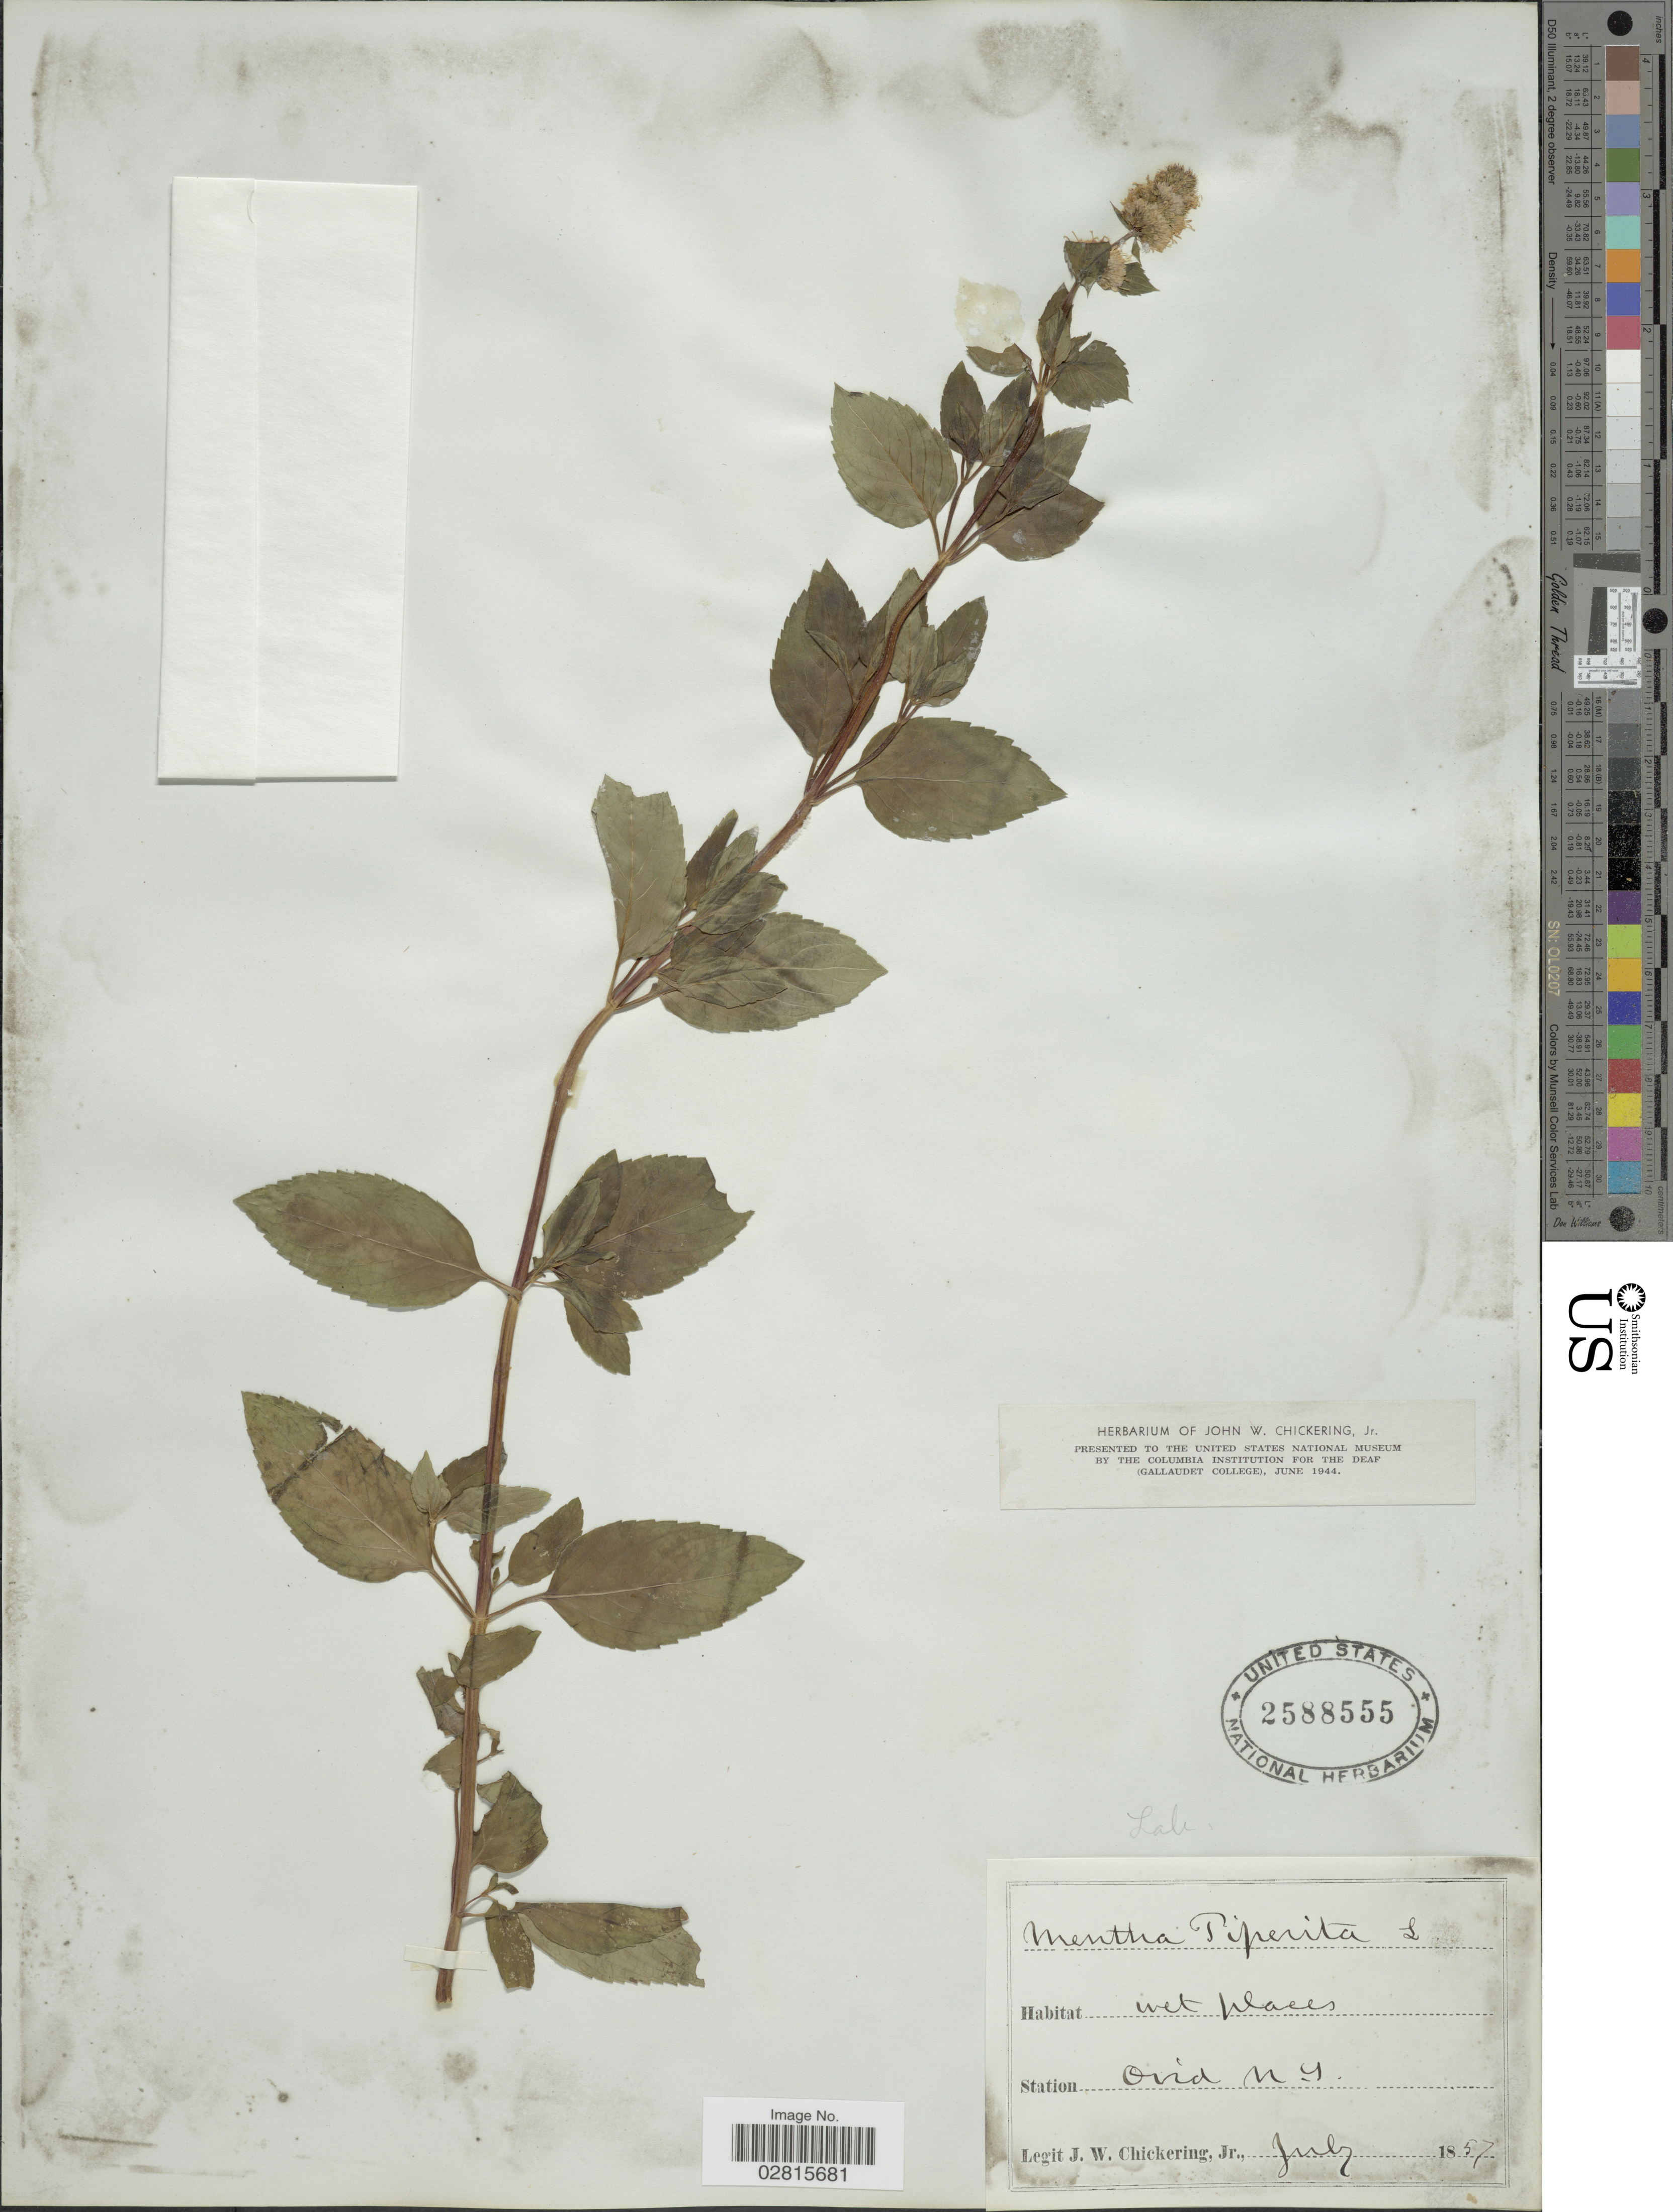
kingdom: Plantae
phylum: Tracheophyta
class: Magnoliopsida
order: Lamiales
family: Lamiaceae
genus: Mentha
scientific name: Mentha x piperita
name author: L.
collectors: J. W. Chickering Jr.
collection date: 1857-07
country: United States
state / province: New York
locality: Ovid, N. Y.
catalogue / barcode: US 2588555